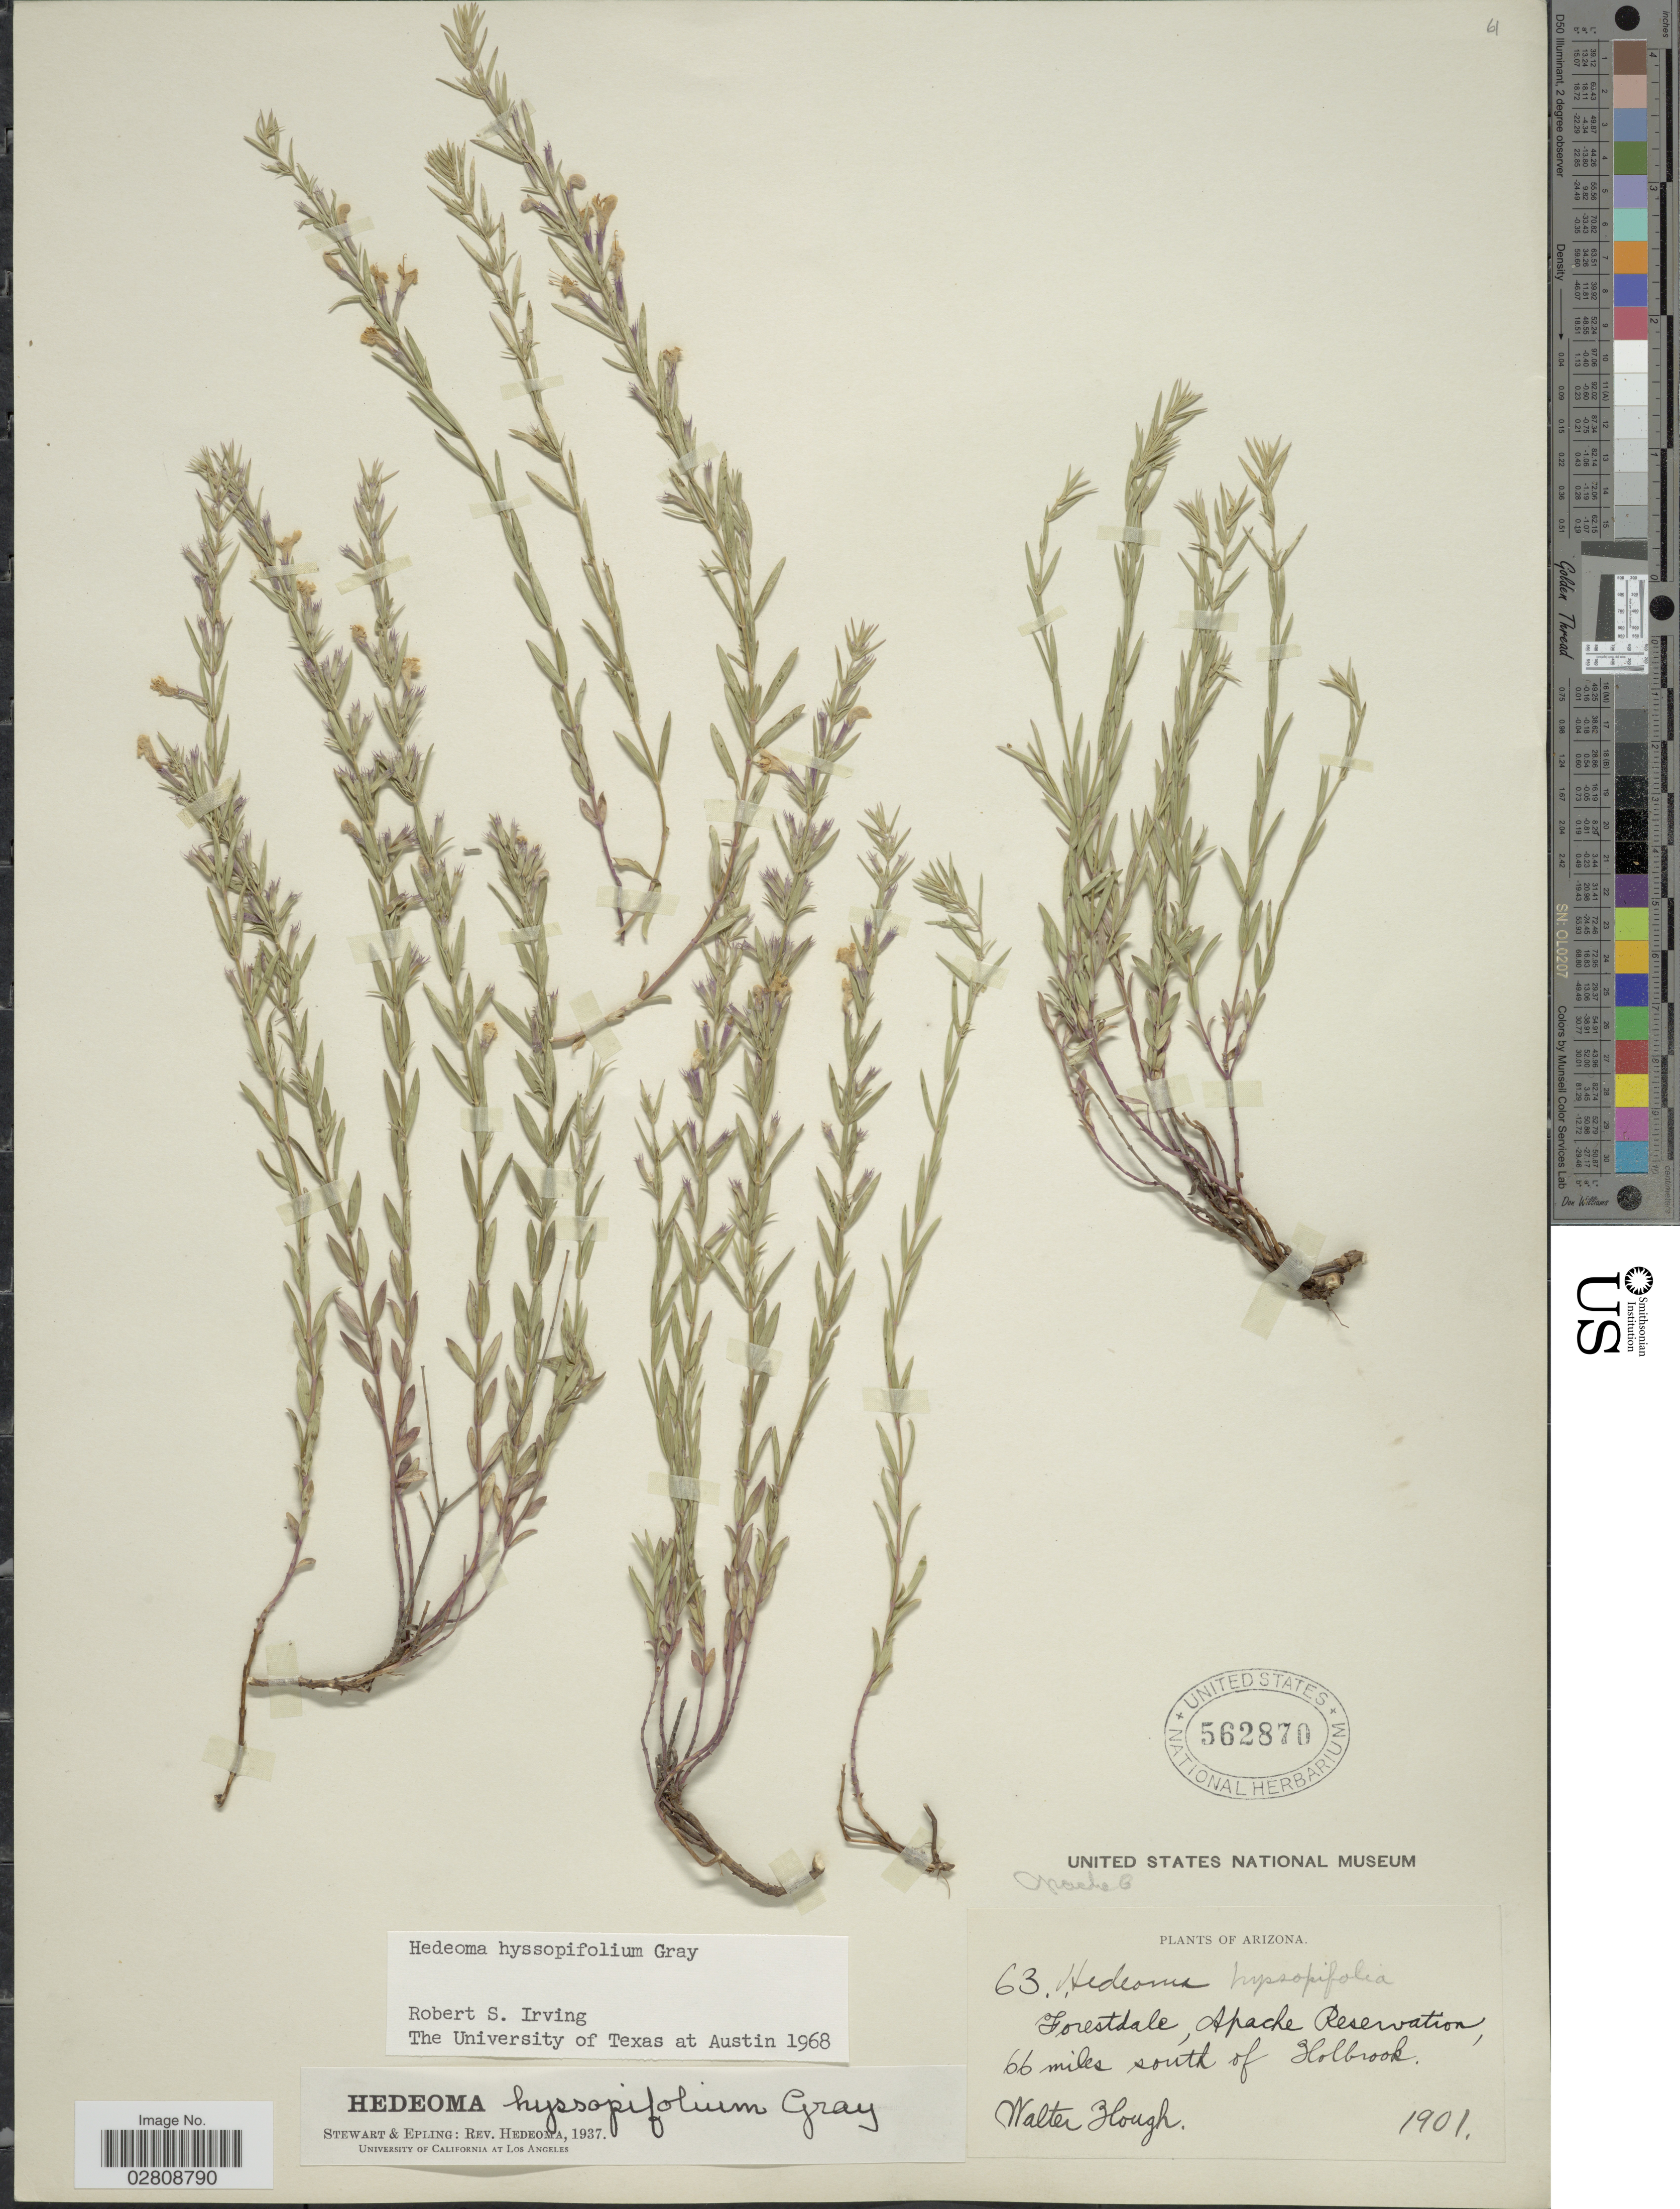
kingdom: Plantae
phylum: Tracheophyta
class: Magnoliopsida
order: Lamiales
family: Lamiaceae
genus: Hedeoma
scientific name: Hedeoma hyssopifolia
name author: A. Gray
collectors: W. Hough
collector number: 63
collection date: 1901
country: United States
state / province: Arizona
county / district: Apache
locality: Forestdale, Apache Reservation, 66 miles south of Holbrook. Apache Co.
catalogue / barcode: US 562870